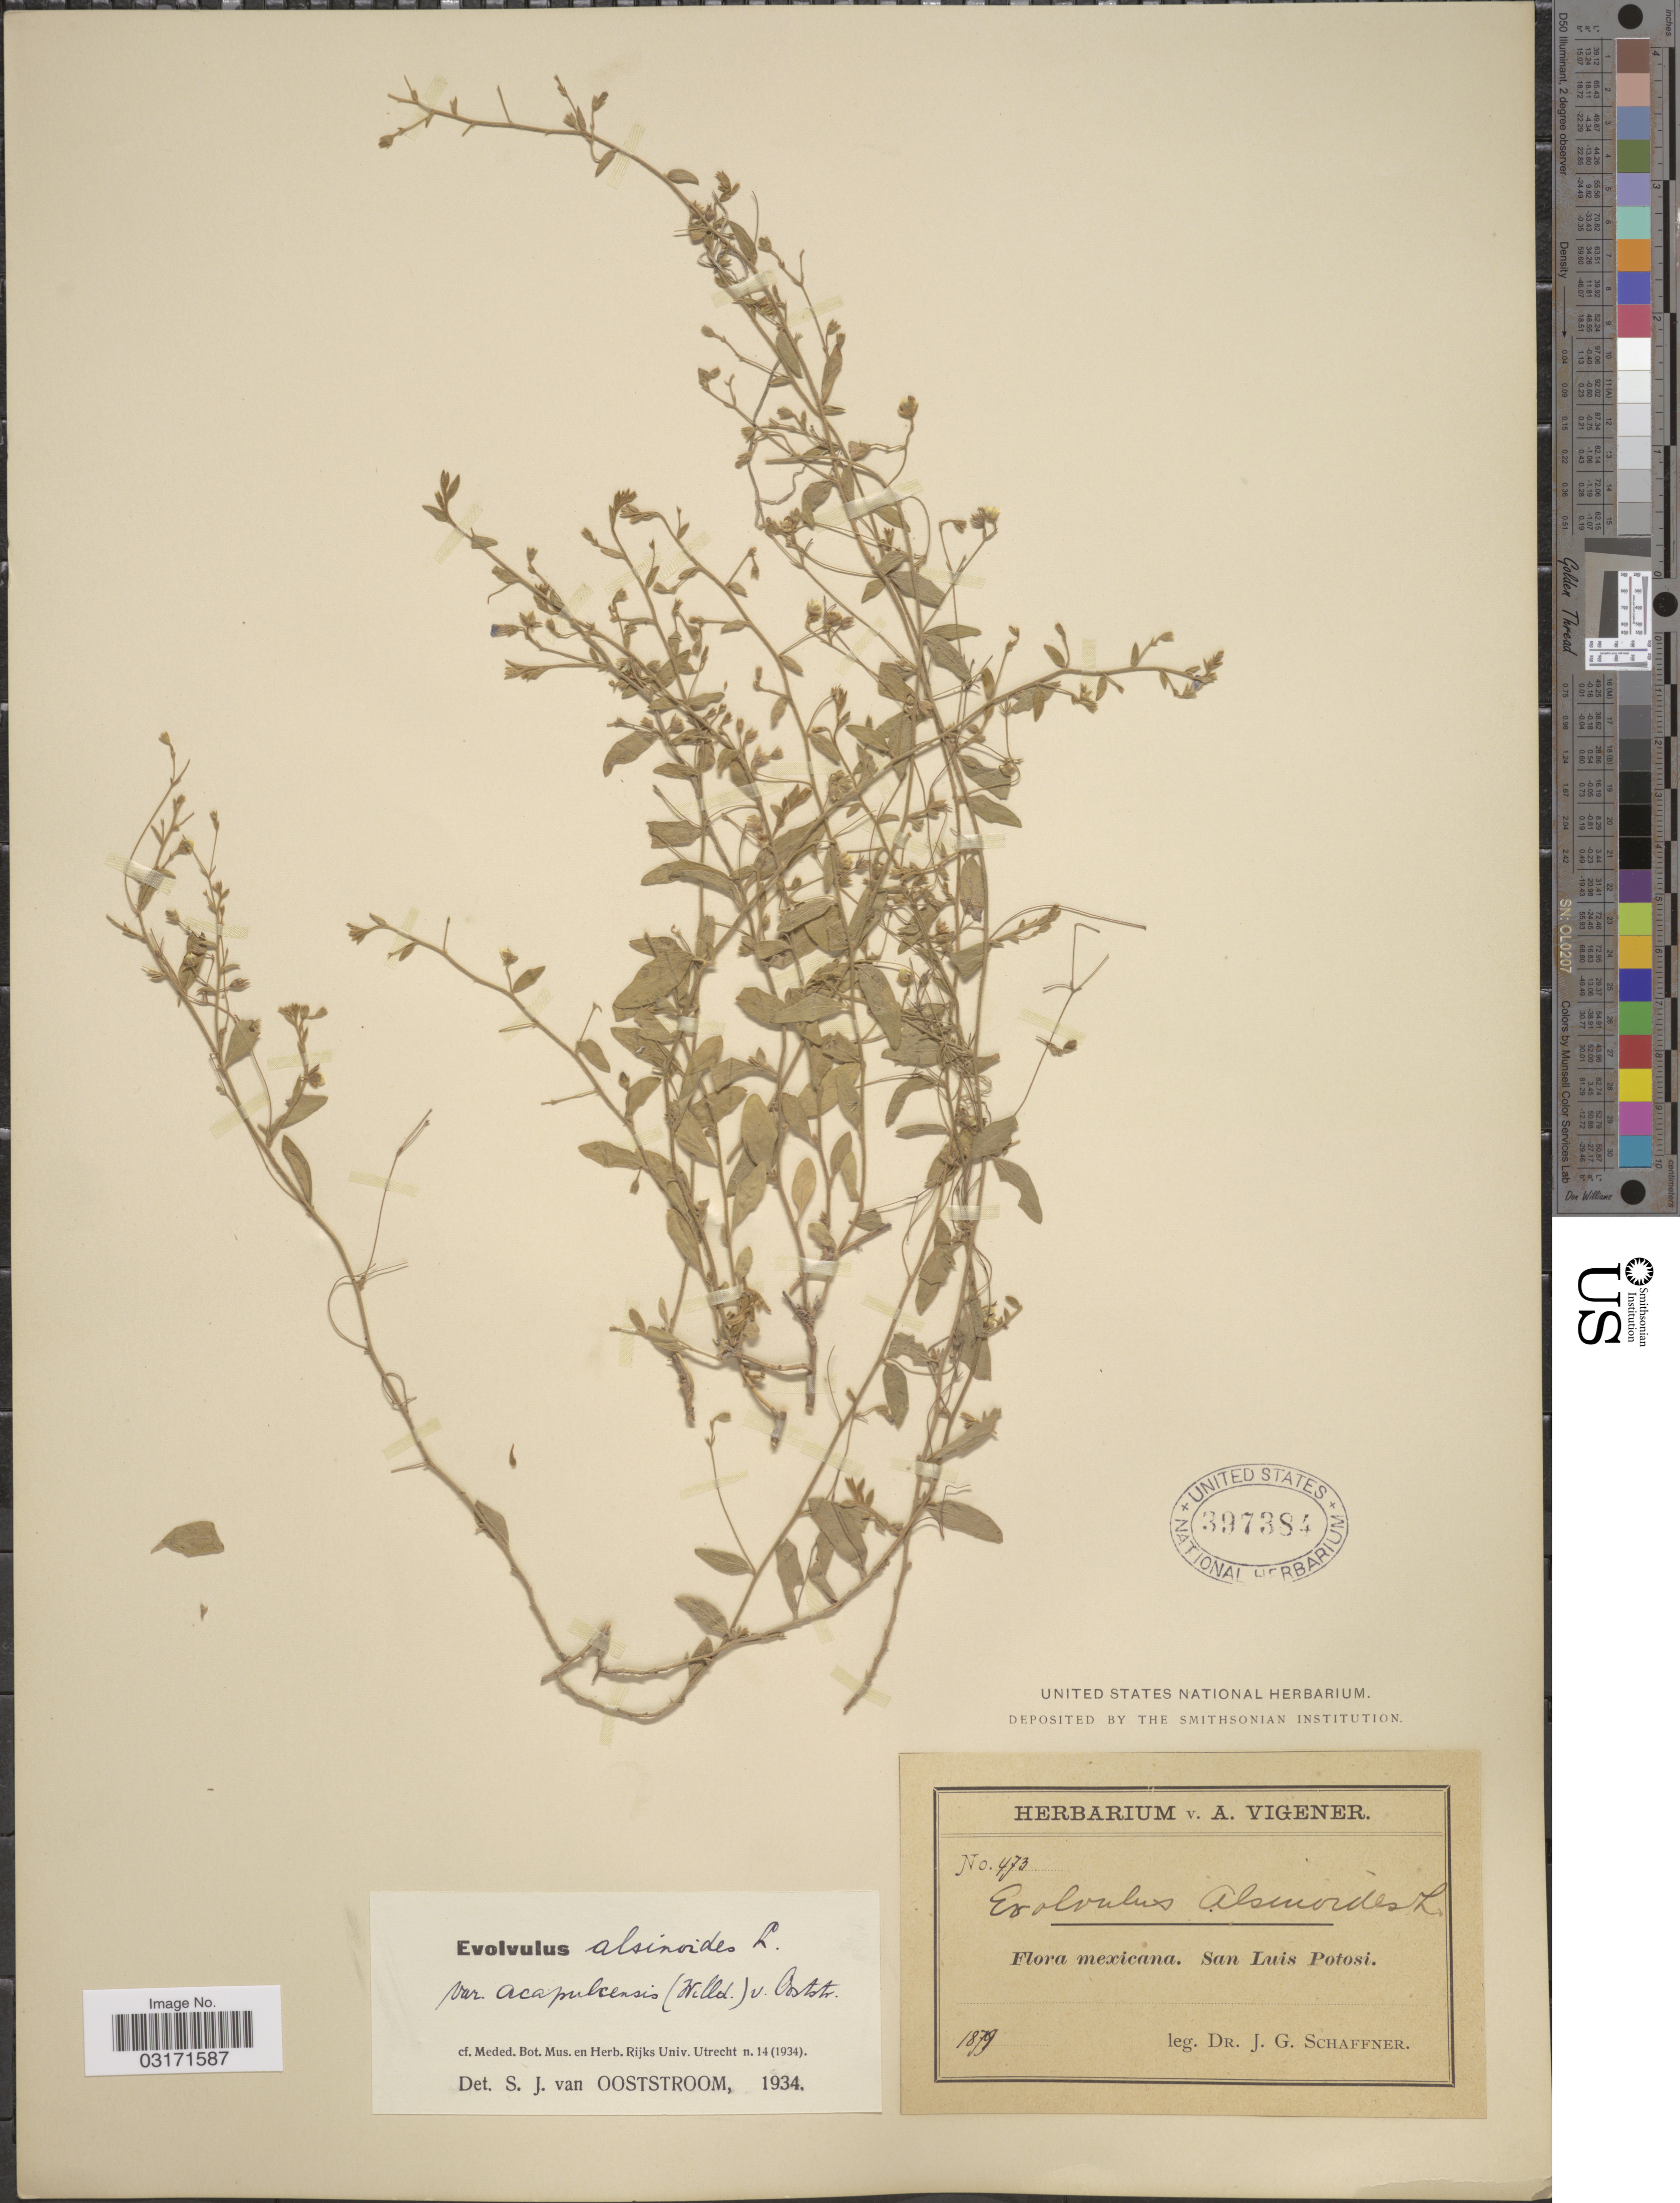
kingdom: Plantae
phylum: Tracheophyta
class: Magnoliopsida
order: Solanales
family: Convolvulaceae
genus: Evolvulus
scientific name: Evolvulus alsinoides var. acapulcensis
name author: (Willd. ex Schult.) Ooststr.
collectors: J. G. Schaffner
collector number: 473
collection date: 1879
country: Mexico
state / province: San Luis Potosí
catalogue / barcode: US 397384